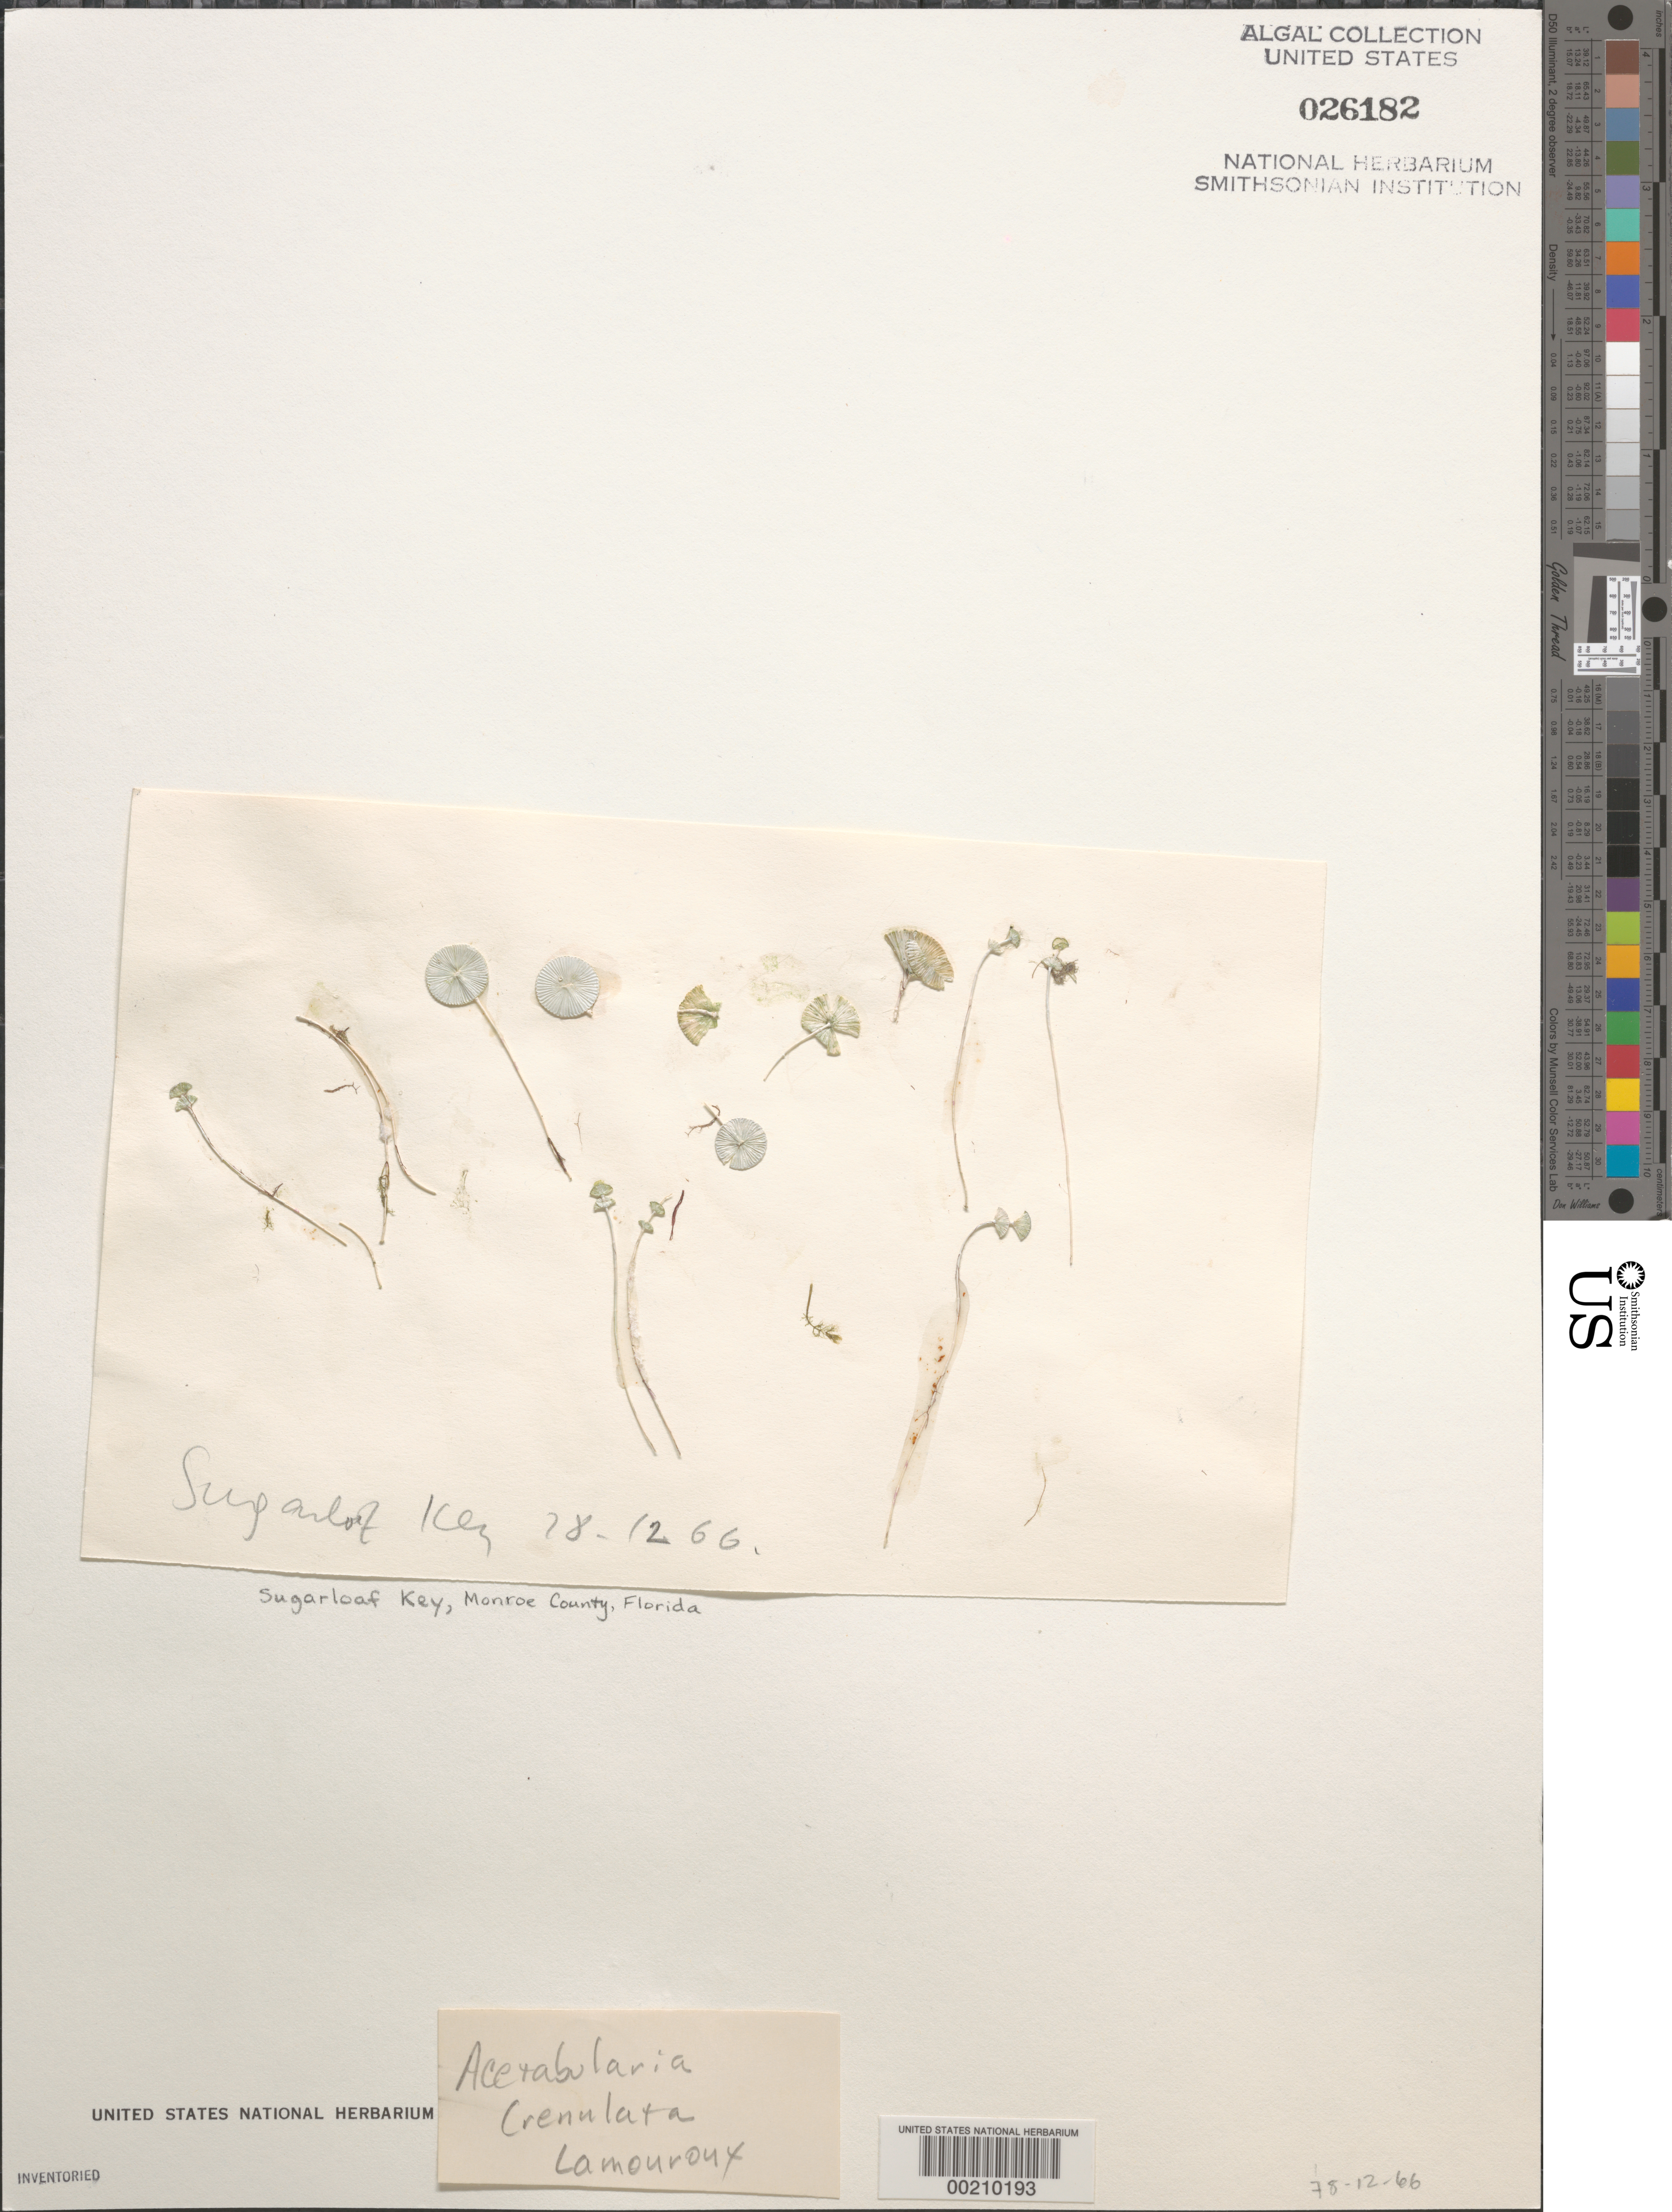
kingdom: Plantae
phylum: Chlorophyta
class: Ulvophyceae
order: Dasycladales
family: Polyphysaceae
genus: Acetabularia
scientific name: Acetabularia acetabulum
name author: J.V.Lamouroux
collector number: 78-12-66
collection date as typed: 1978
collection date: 1978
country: United States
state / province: Florida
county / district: Monroe County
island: Sugarloaf Key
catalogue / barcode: US 26182